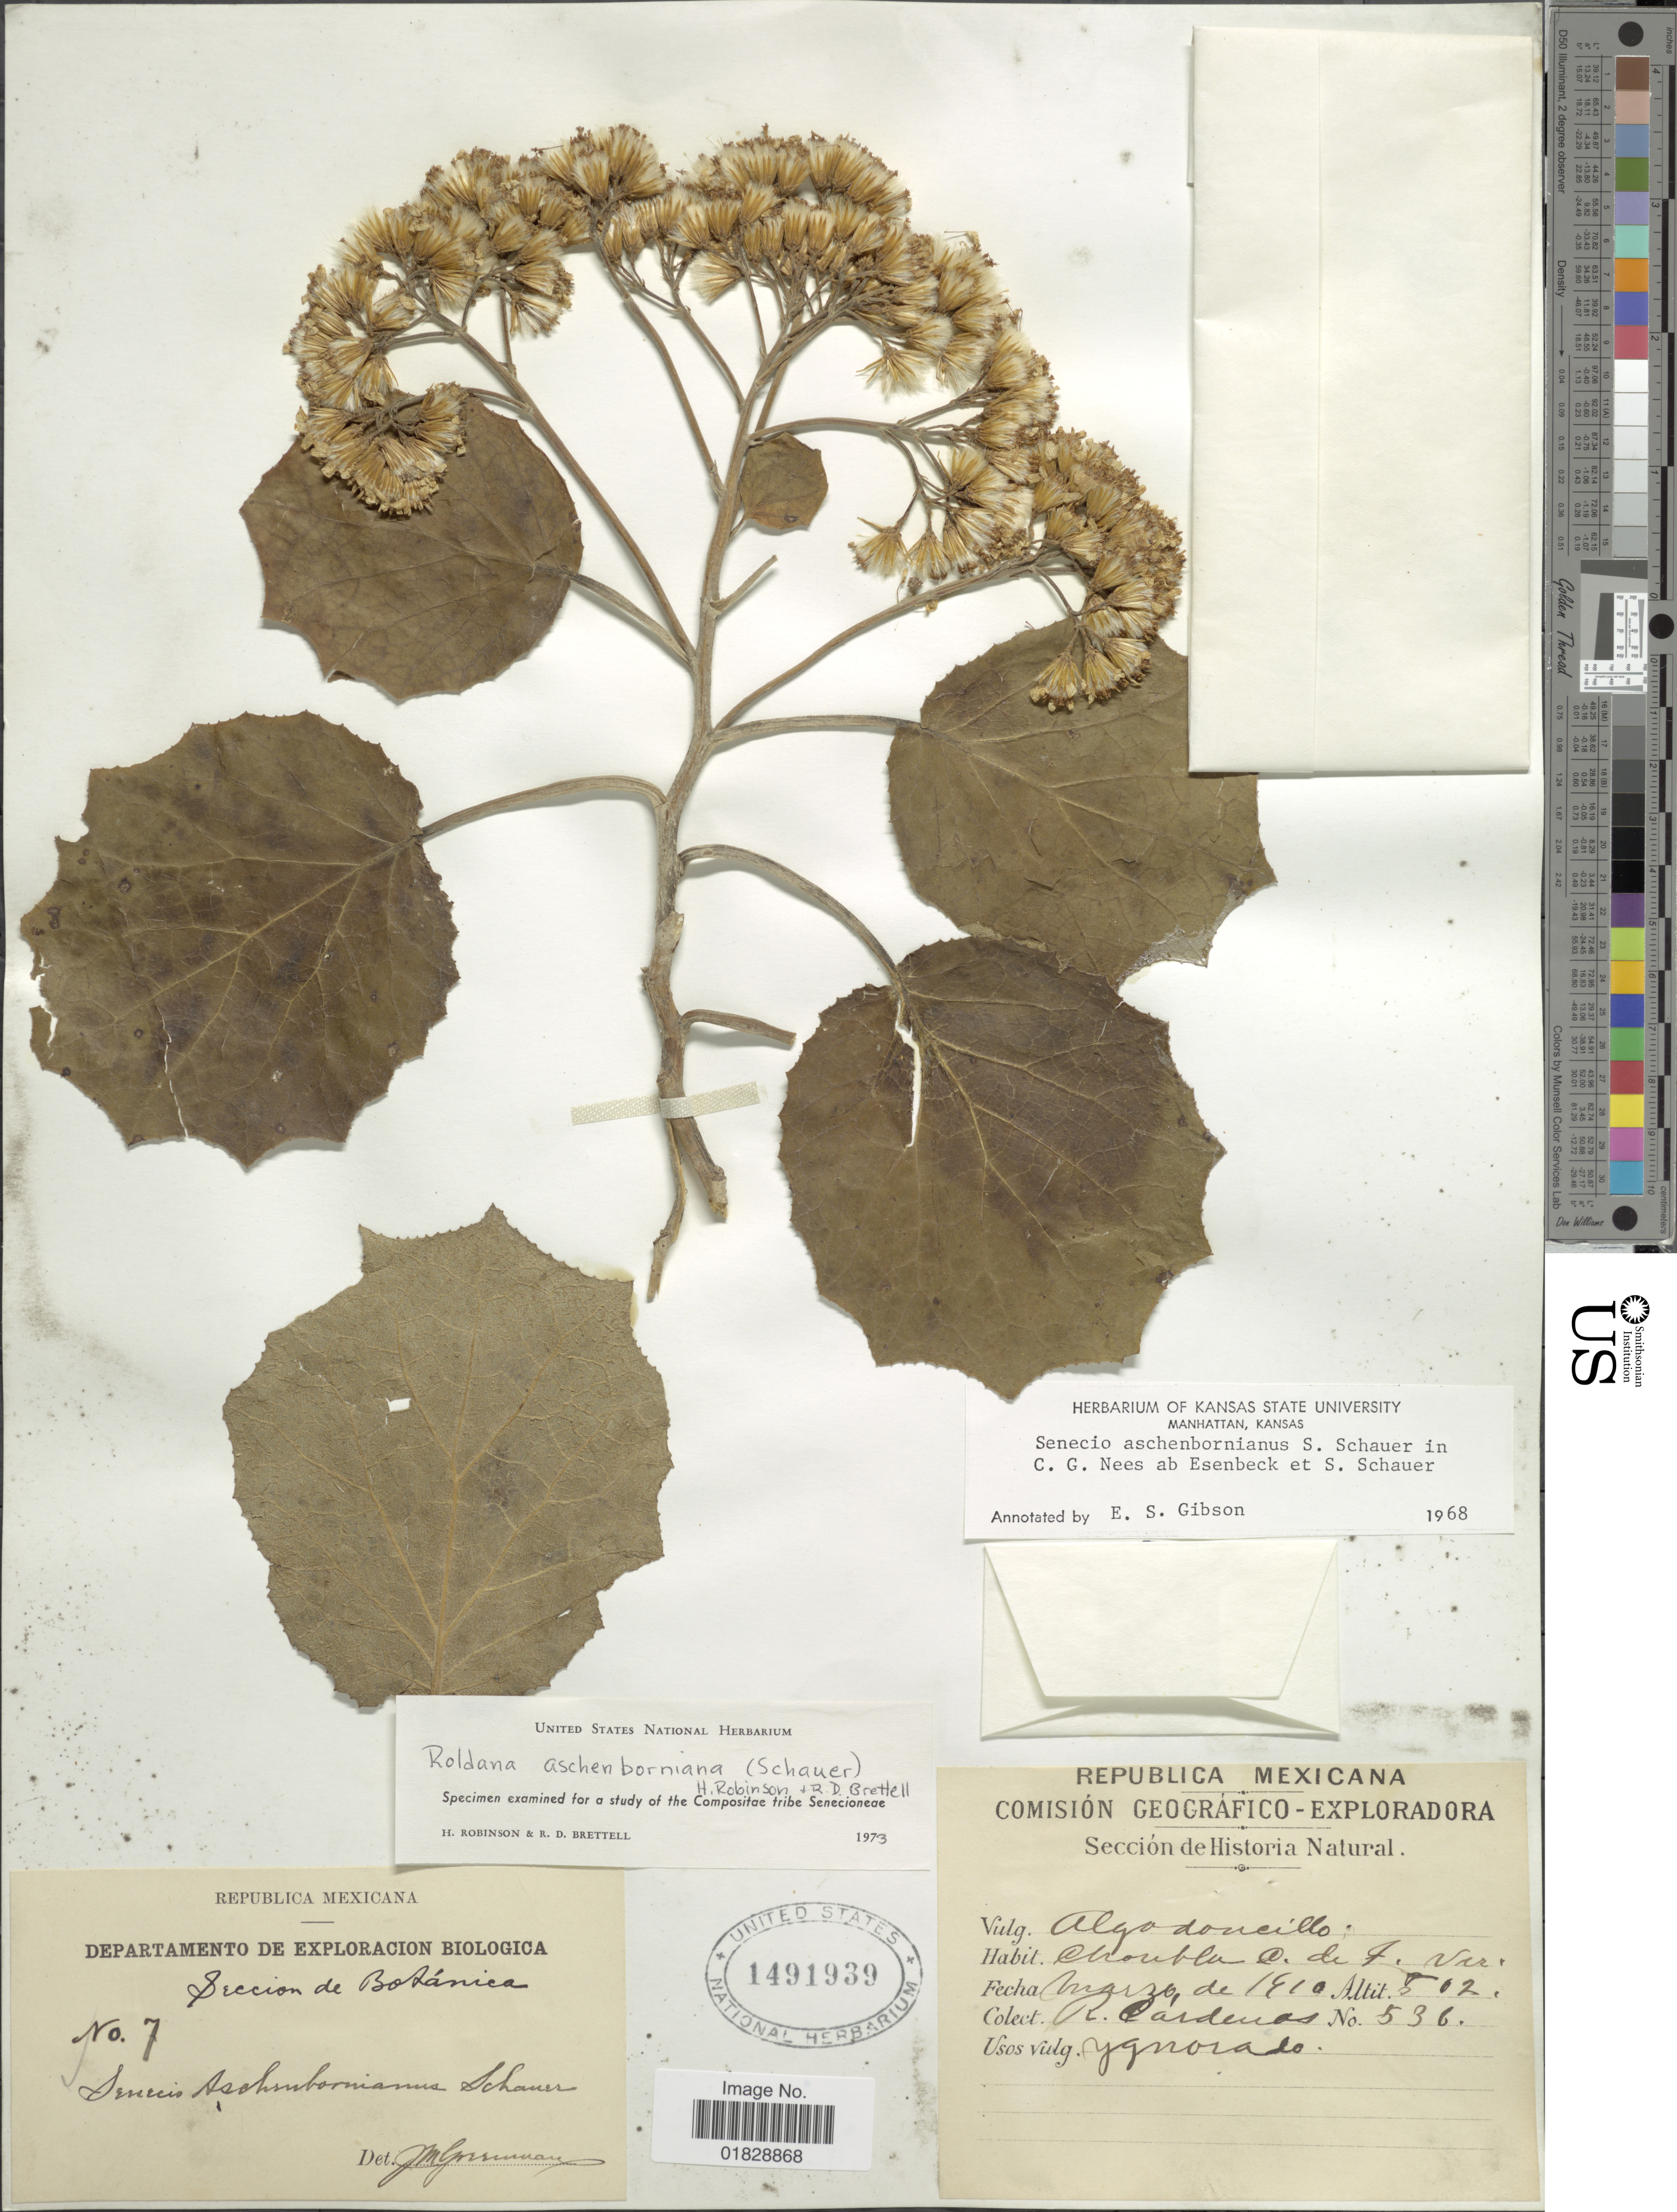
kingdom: Plantae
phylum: Tracheophyta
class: Magnoliopsida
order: Asterales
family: Asteraceae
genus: Roldana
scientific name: Roldana aschenborniana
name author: (S. Schauer) H. Rob. & Brettell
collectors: R. Cárdenas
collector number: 536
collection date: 1910-03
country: Mexico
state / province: Veracruz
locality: Chontla C. de T. Ver.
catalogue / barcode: US 1491939